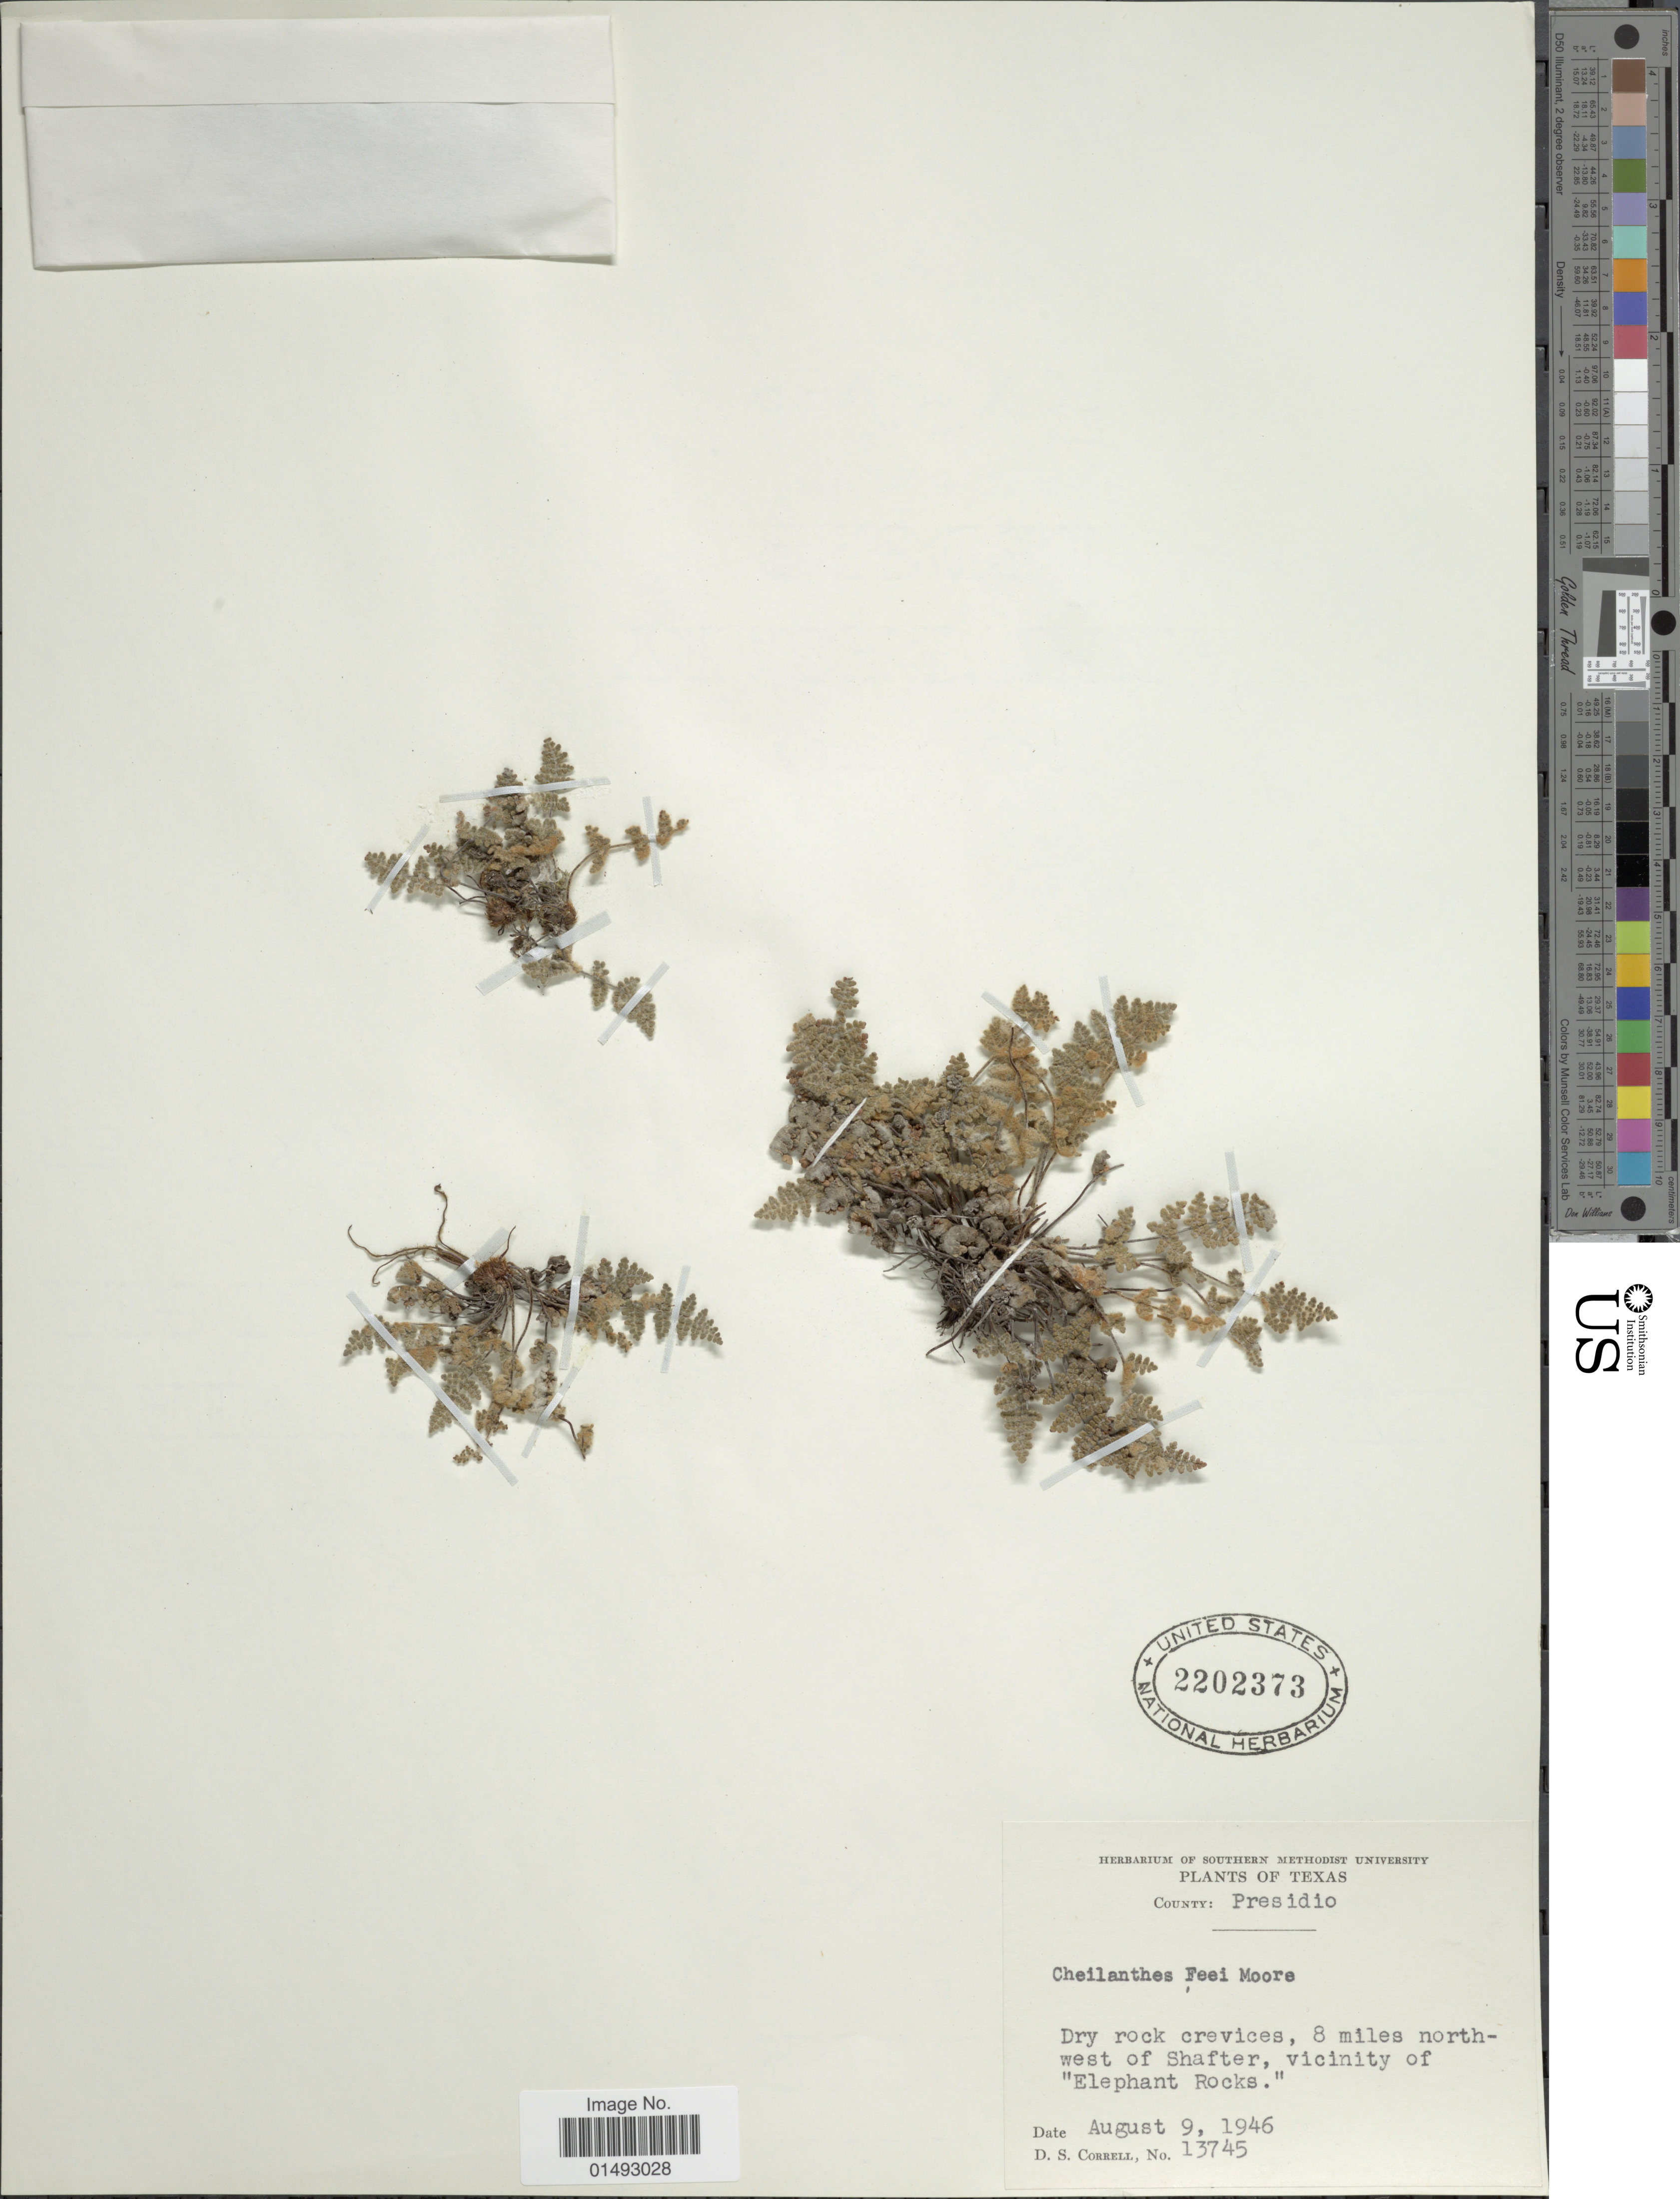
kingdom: Plantae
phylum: Tracheophyta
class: Polypodiopsida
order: Polypodiales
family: Pteridaceae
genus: Myriopteris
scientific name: Myriopteris gracilis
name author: Fée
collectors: D. S. Correll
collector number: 13745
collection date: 1946-08-09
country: United States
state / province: Texas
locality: County: Presido, Dry rock crevices, 8 miles northwest of Shafter, vicinity of 'Elephant Rocks'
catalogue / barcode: US 2202373